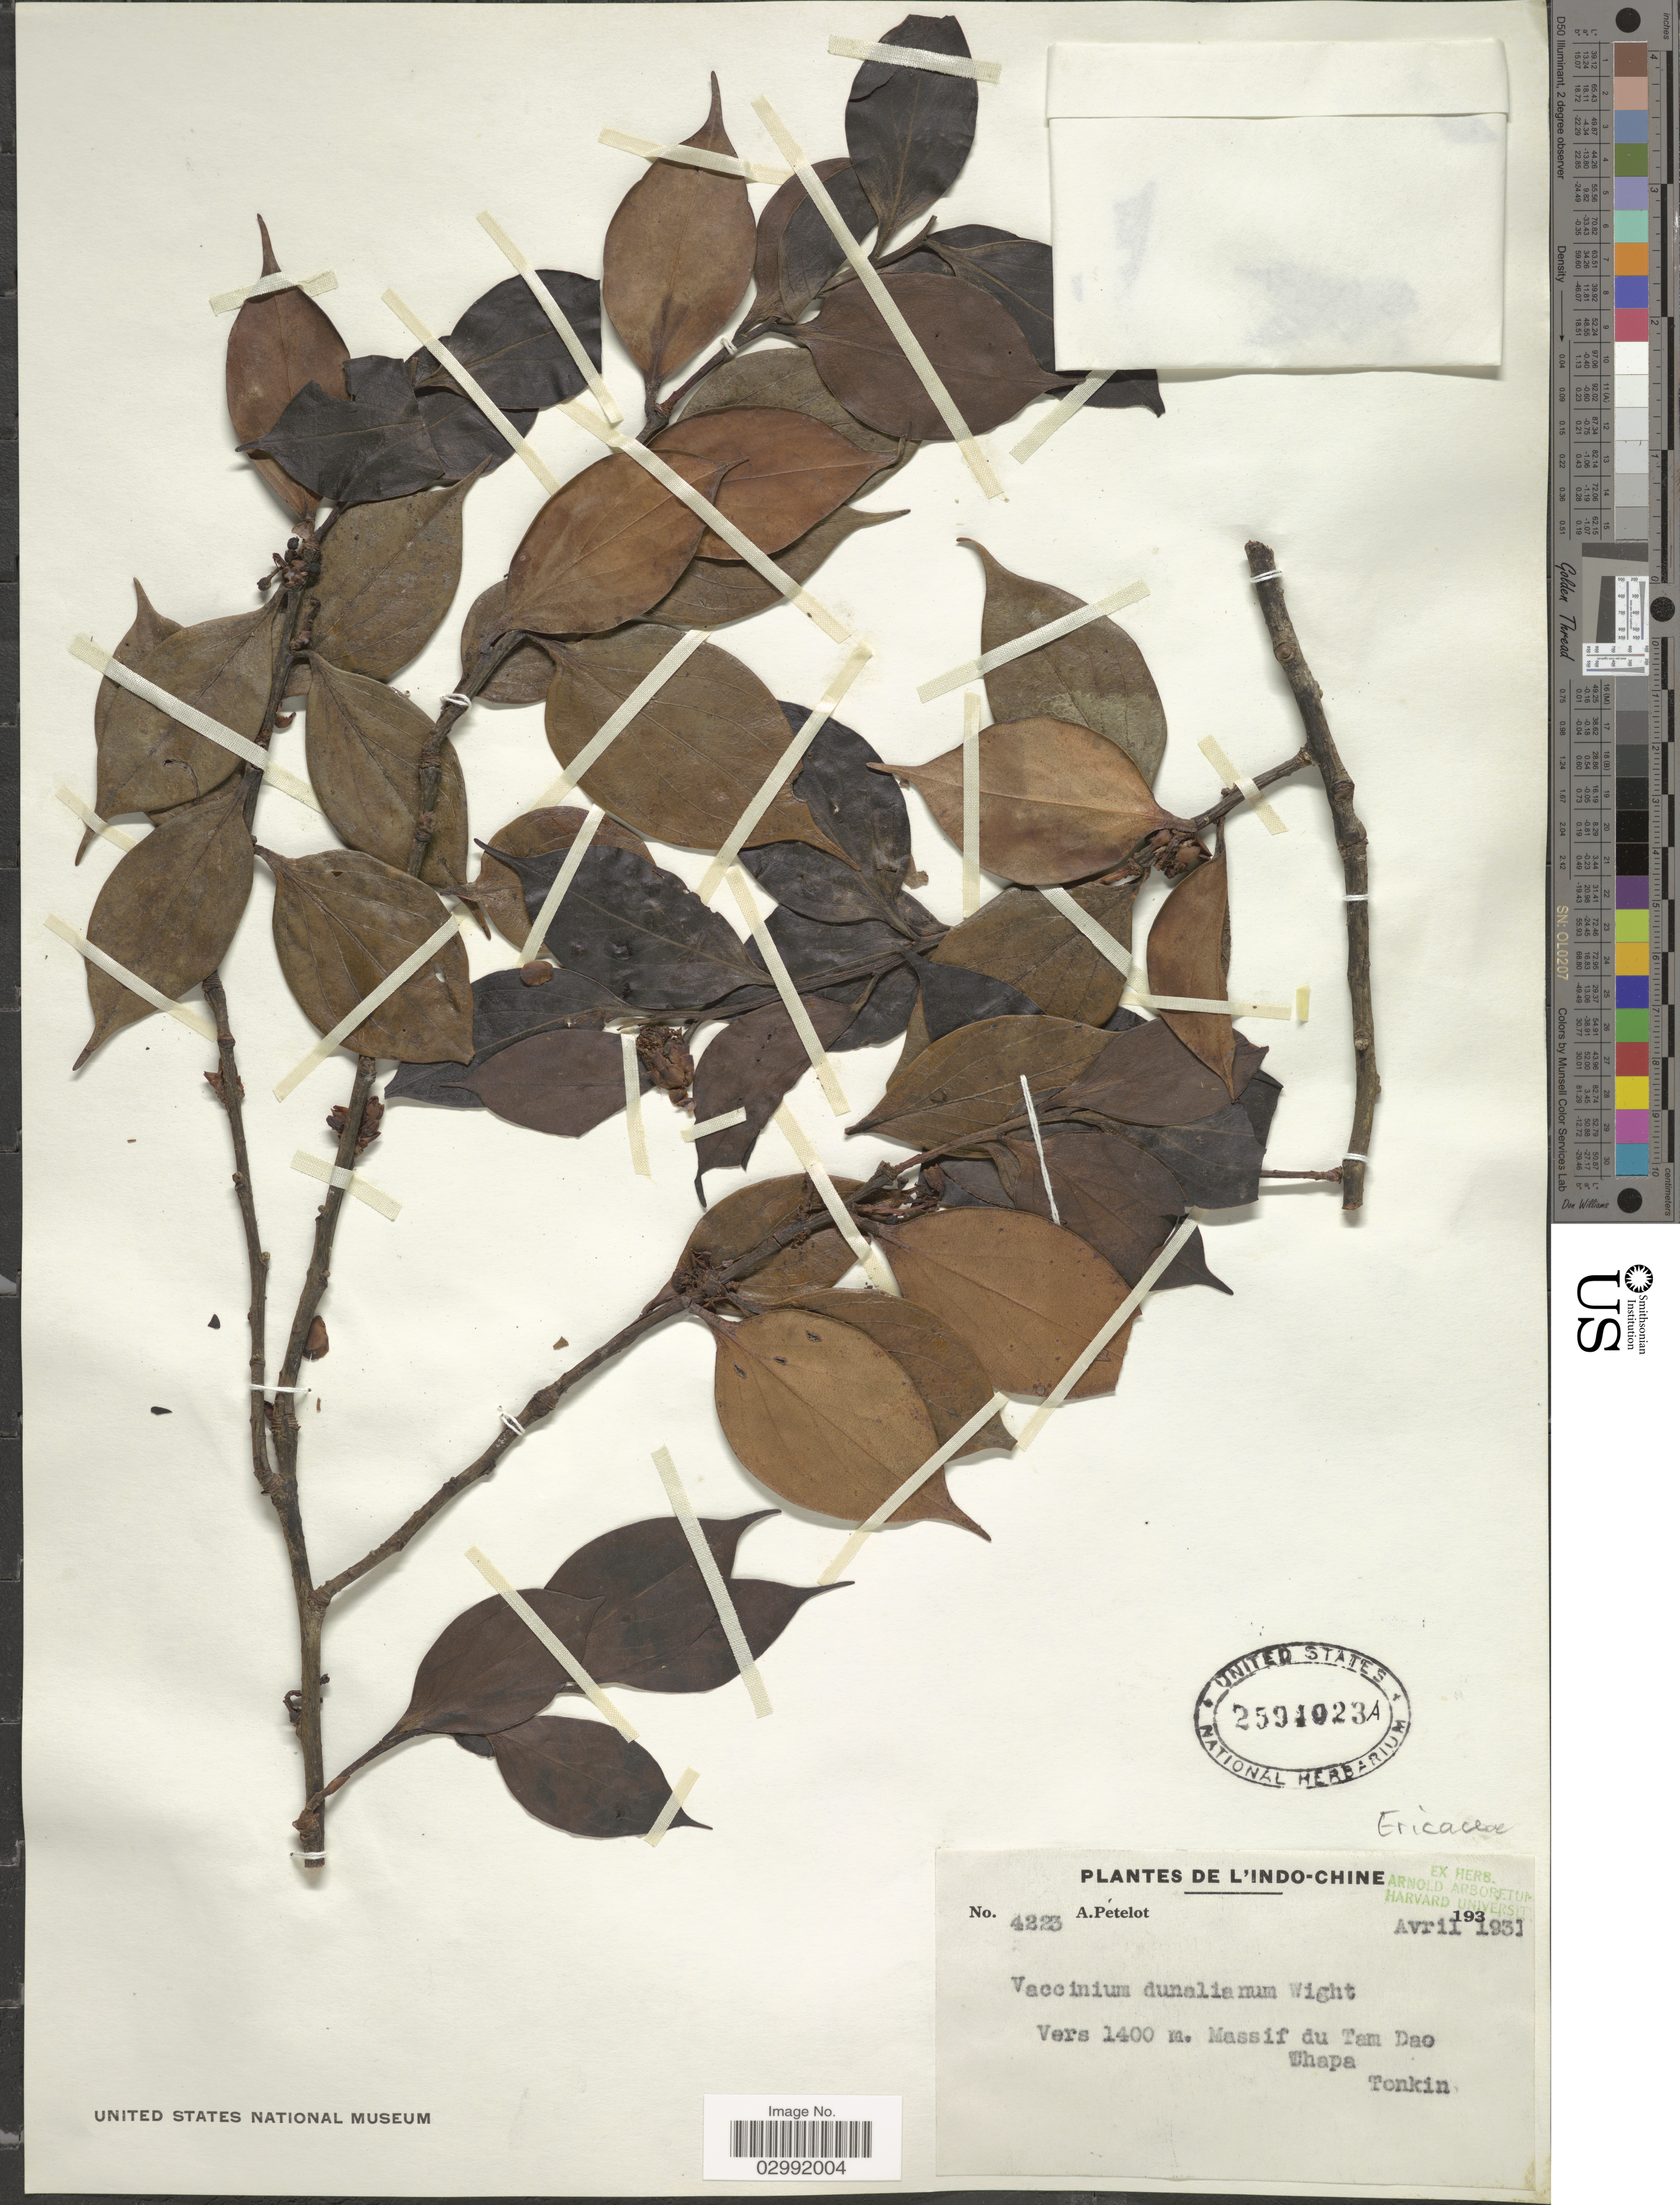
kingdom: Plantae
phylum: Tracheophyta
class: Magnoliopsida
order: Ericales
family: Ericaceae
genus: Vaccinium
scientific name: Vaccinium dunalianum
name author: Wight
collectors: A. Petelot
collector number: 4223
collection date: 1931-04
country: Vietnam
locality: Massif du Tam Dao, Chapa. Tonkin.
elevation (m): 1400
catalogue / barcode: US 2594023A